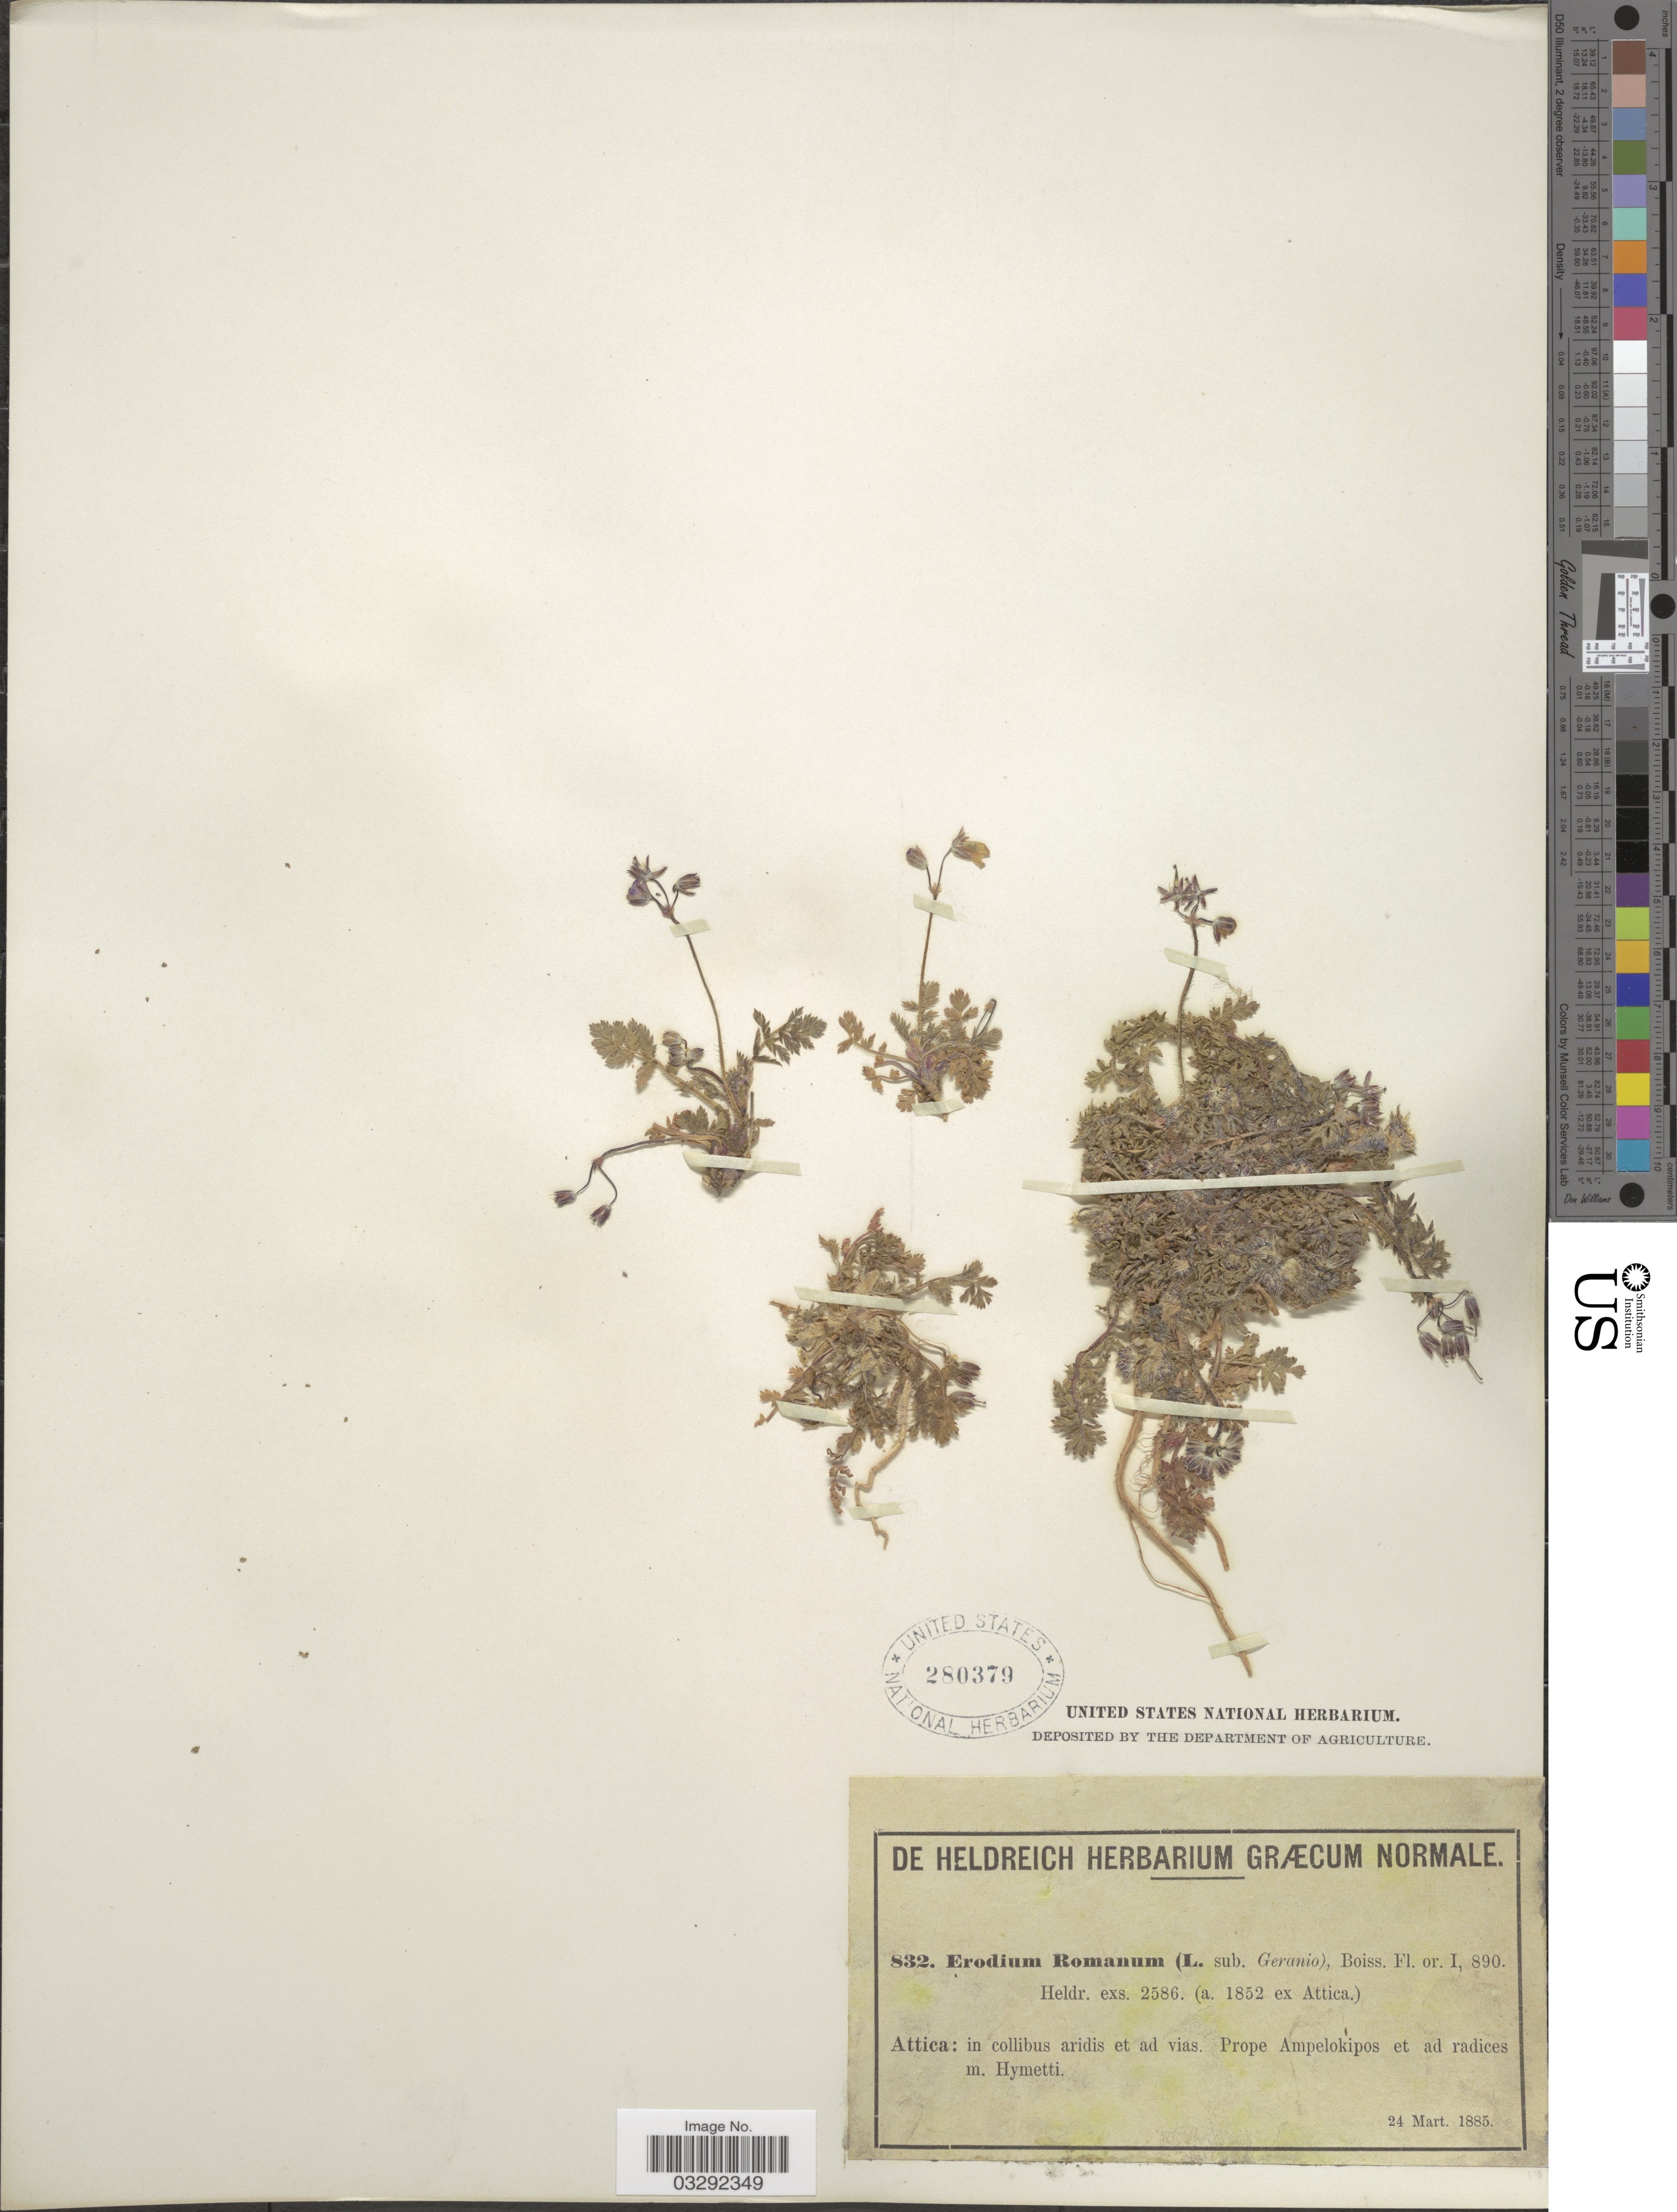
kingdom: Plantae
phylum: Tracheophyta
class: Magnoliopsida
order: Geraniales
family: Geraniaceae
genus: Erodium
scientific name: Erodium romanum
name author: (Burm. f.) L'Hér.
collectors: -. De Heldreich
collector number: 832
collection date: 1885-03-24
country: Greece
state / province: Attica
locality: In collibus aridis et ad vias. Prope Ampelokipos et ad radices m. Hymetti.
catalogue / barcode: US 280379